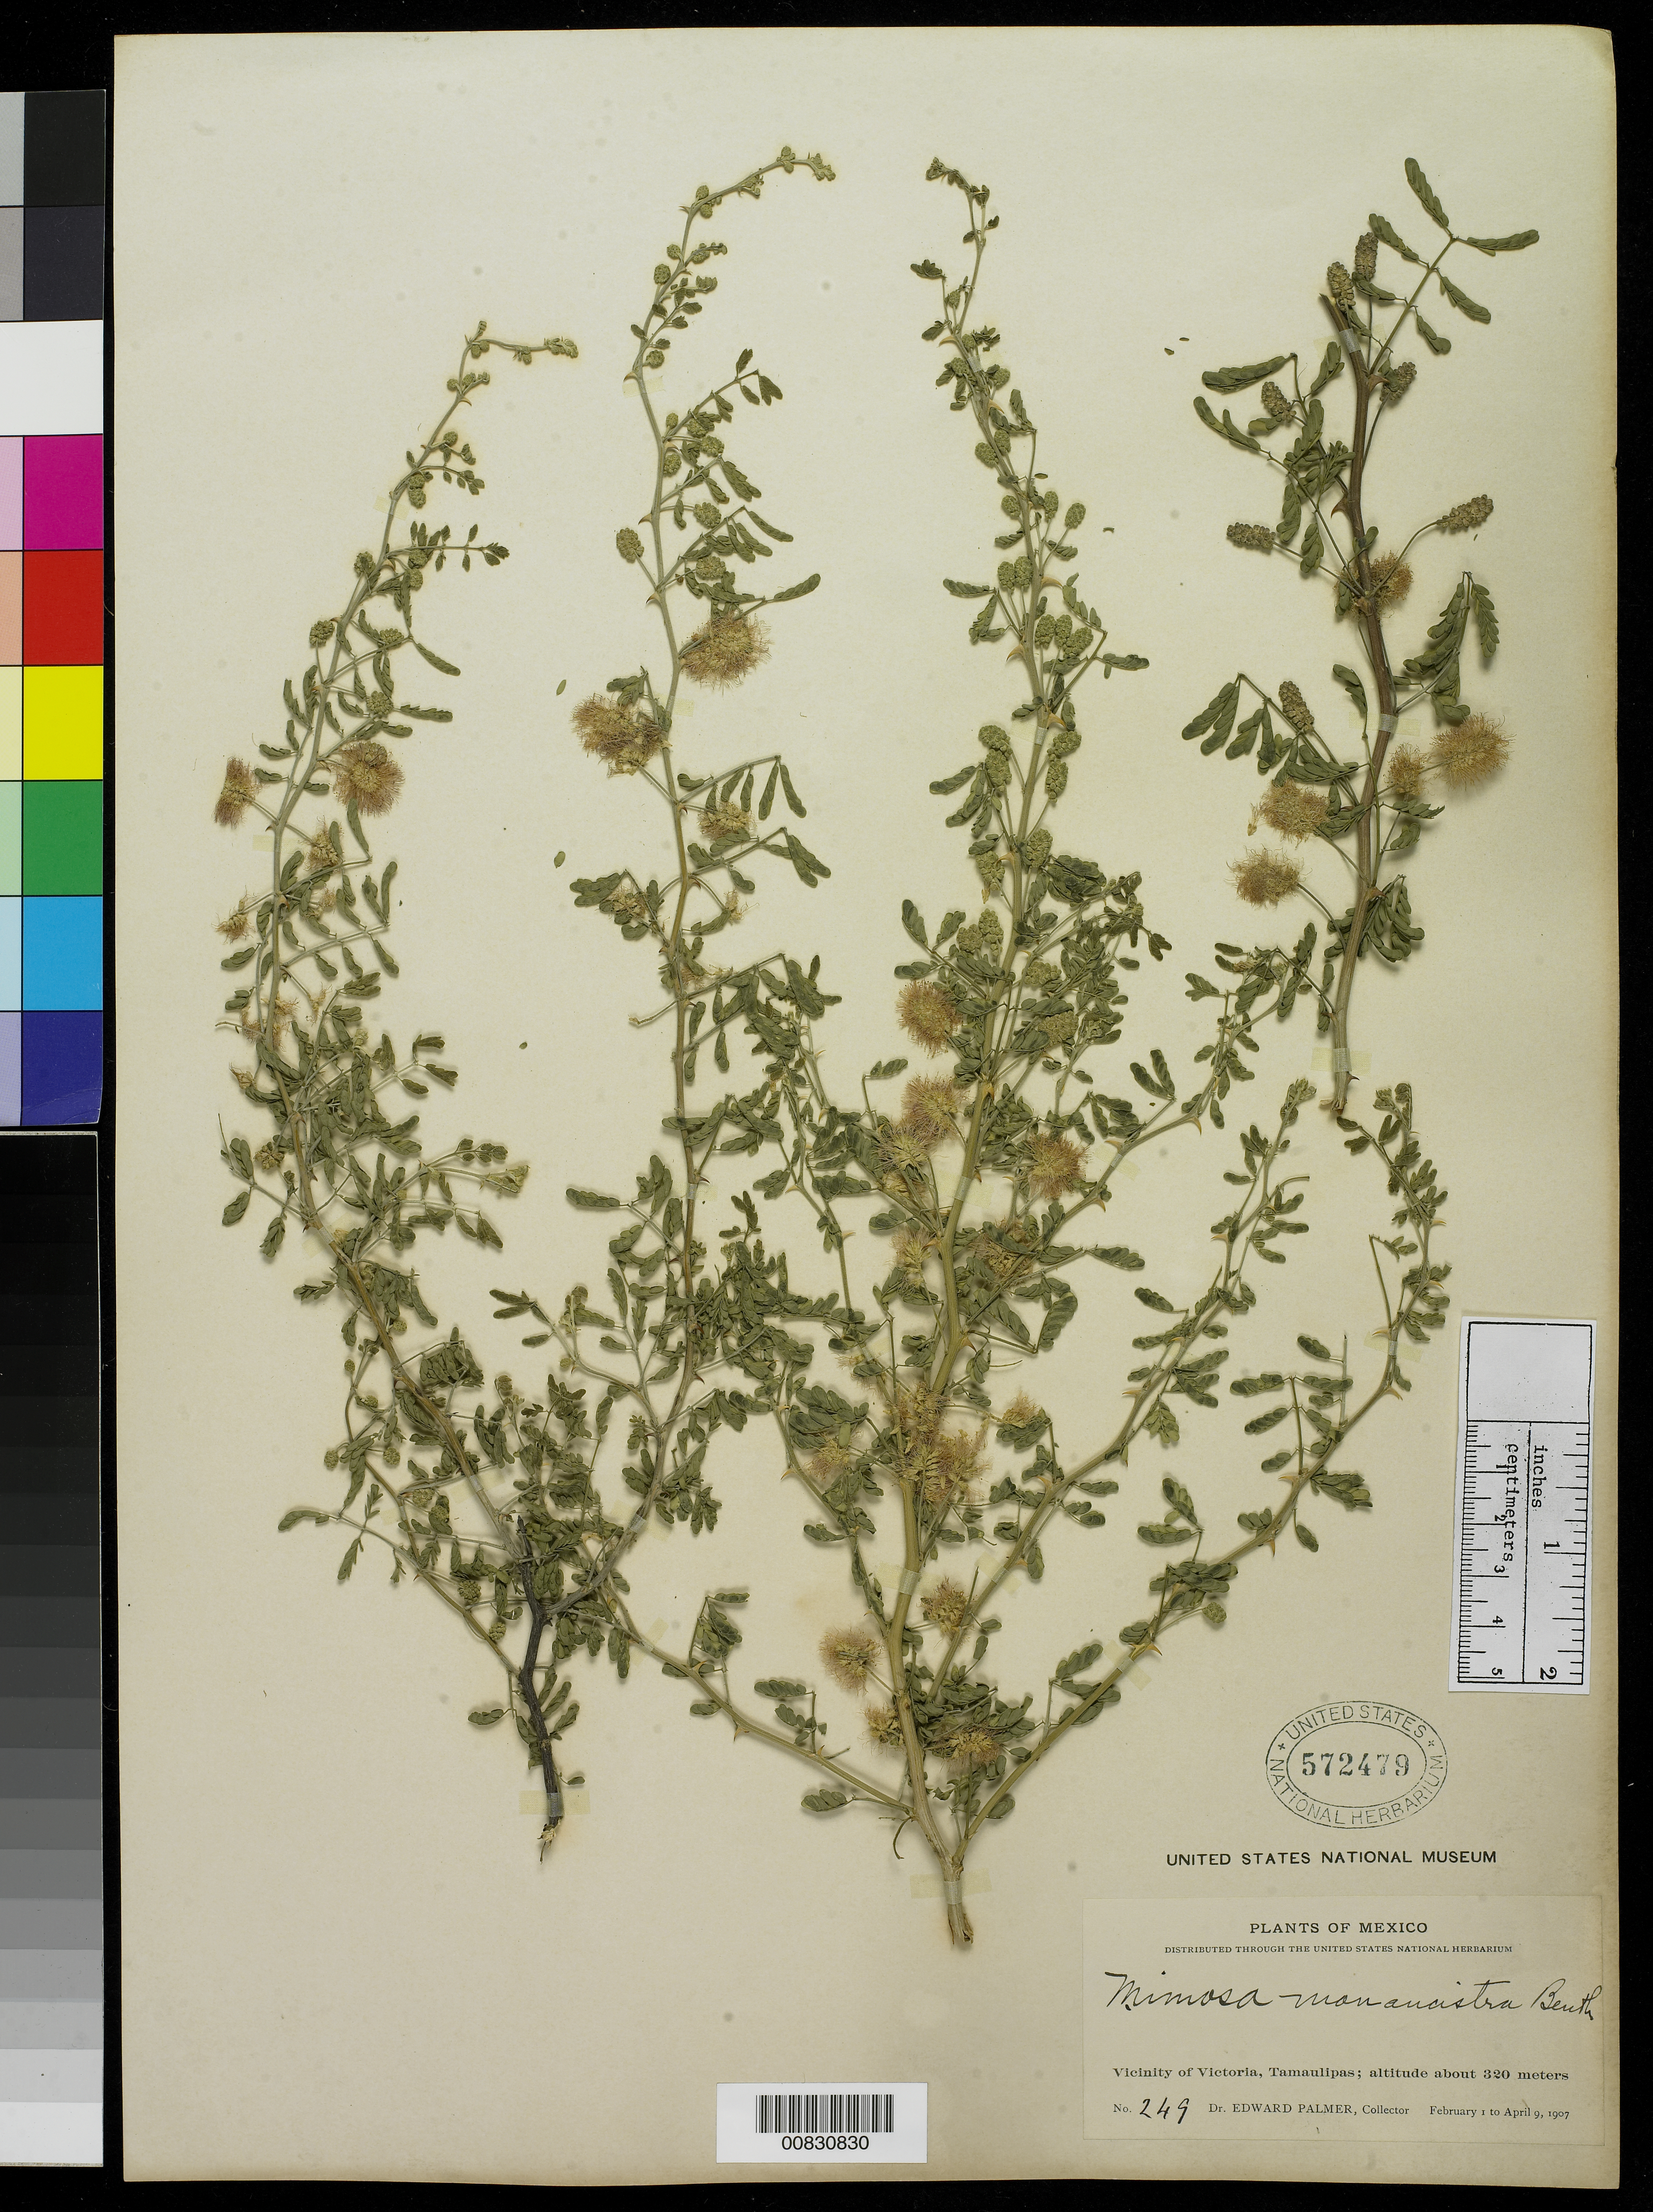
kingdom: Plantae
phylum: Tracheophyta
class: Magnoliopsida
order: Fabales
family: Fabaceae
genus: Mimosa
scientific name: Mimosa monancistra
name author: Benth.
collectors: E. Palmer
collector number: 249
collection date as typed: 01 Feb 1907 to 09 Apr 1907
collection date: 1907-02-01/1907-04-09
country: Mexico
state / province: Tamaulipas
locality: Vicinity of Victoria.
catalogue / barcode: US 572479